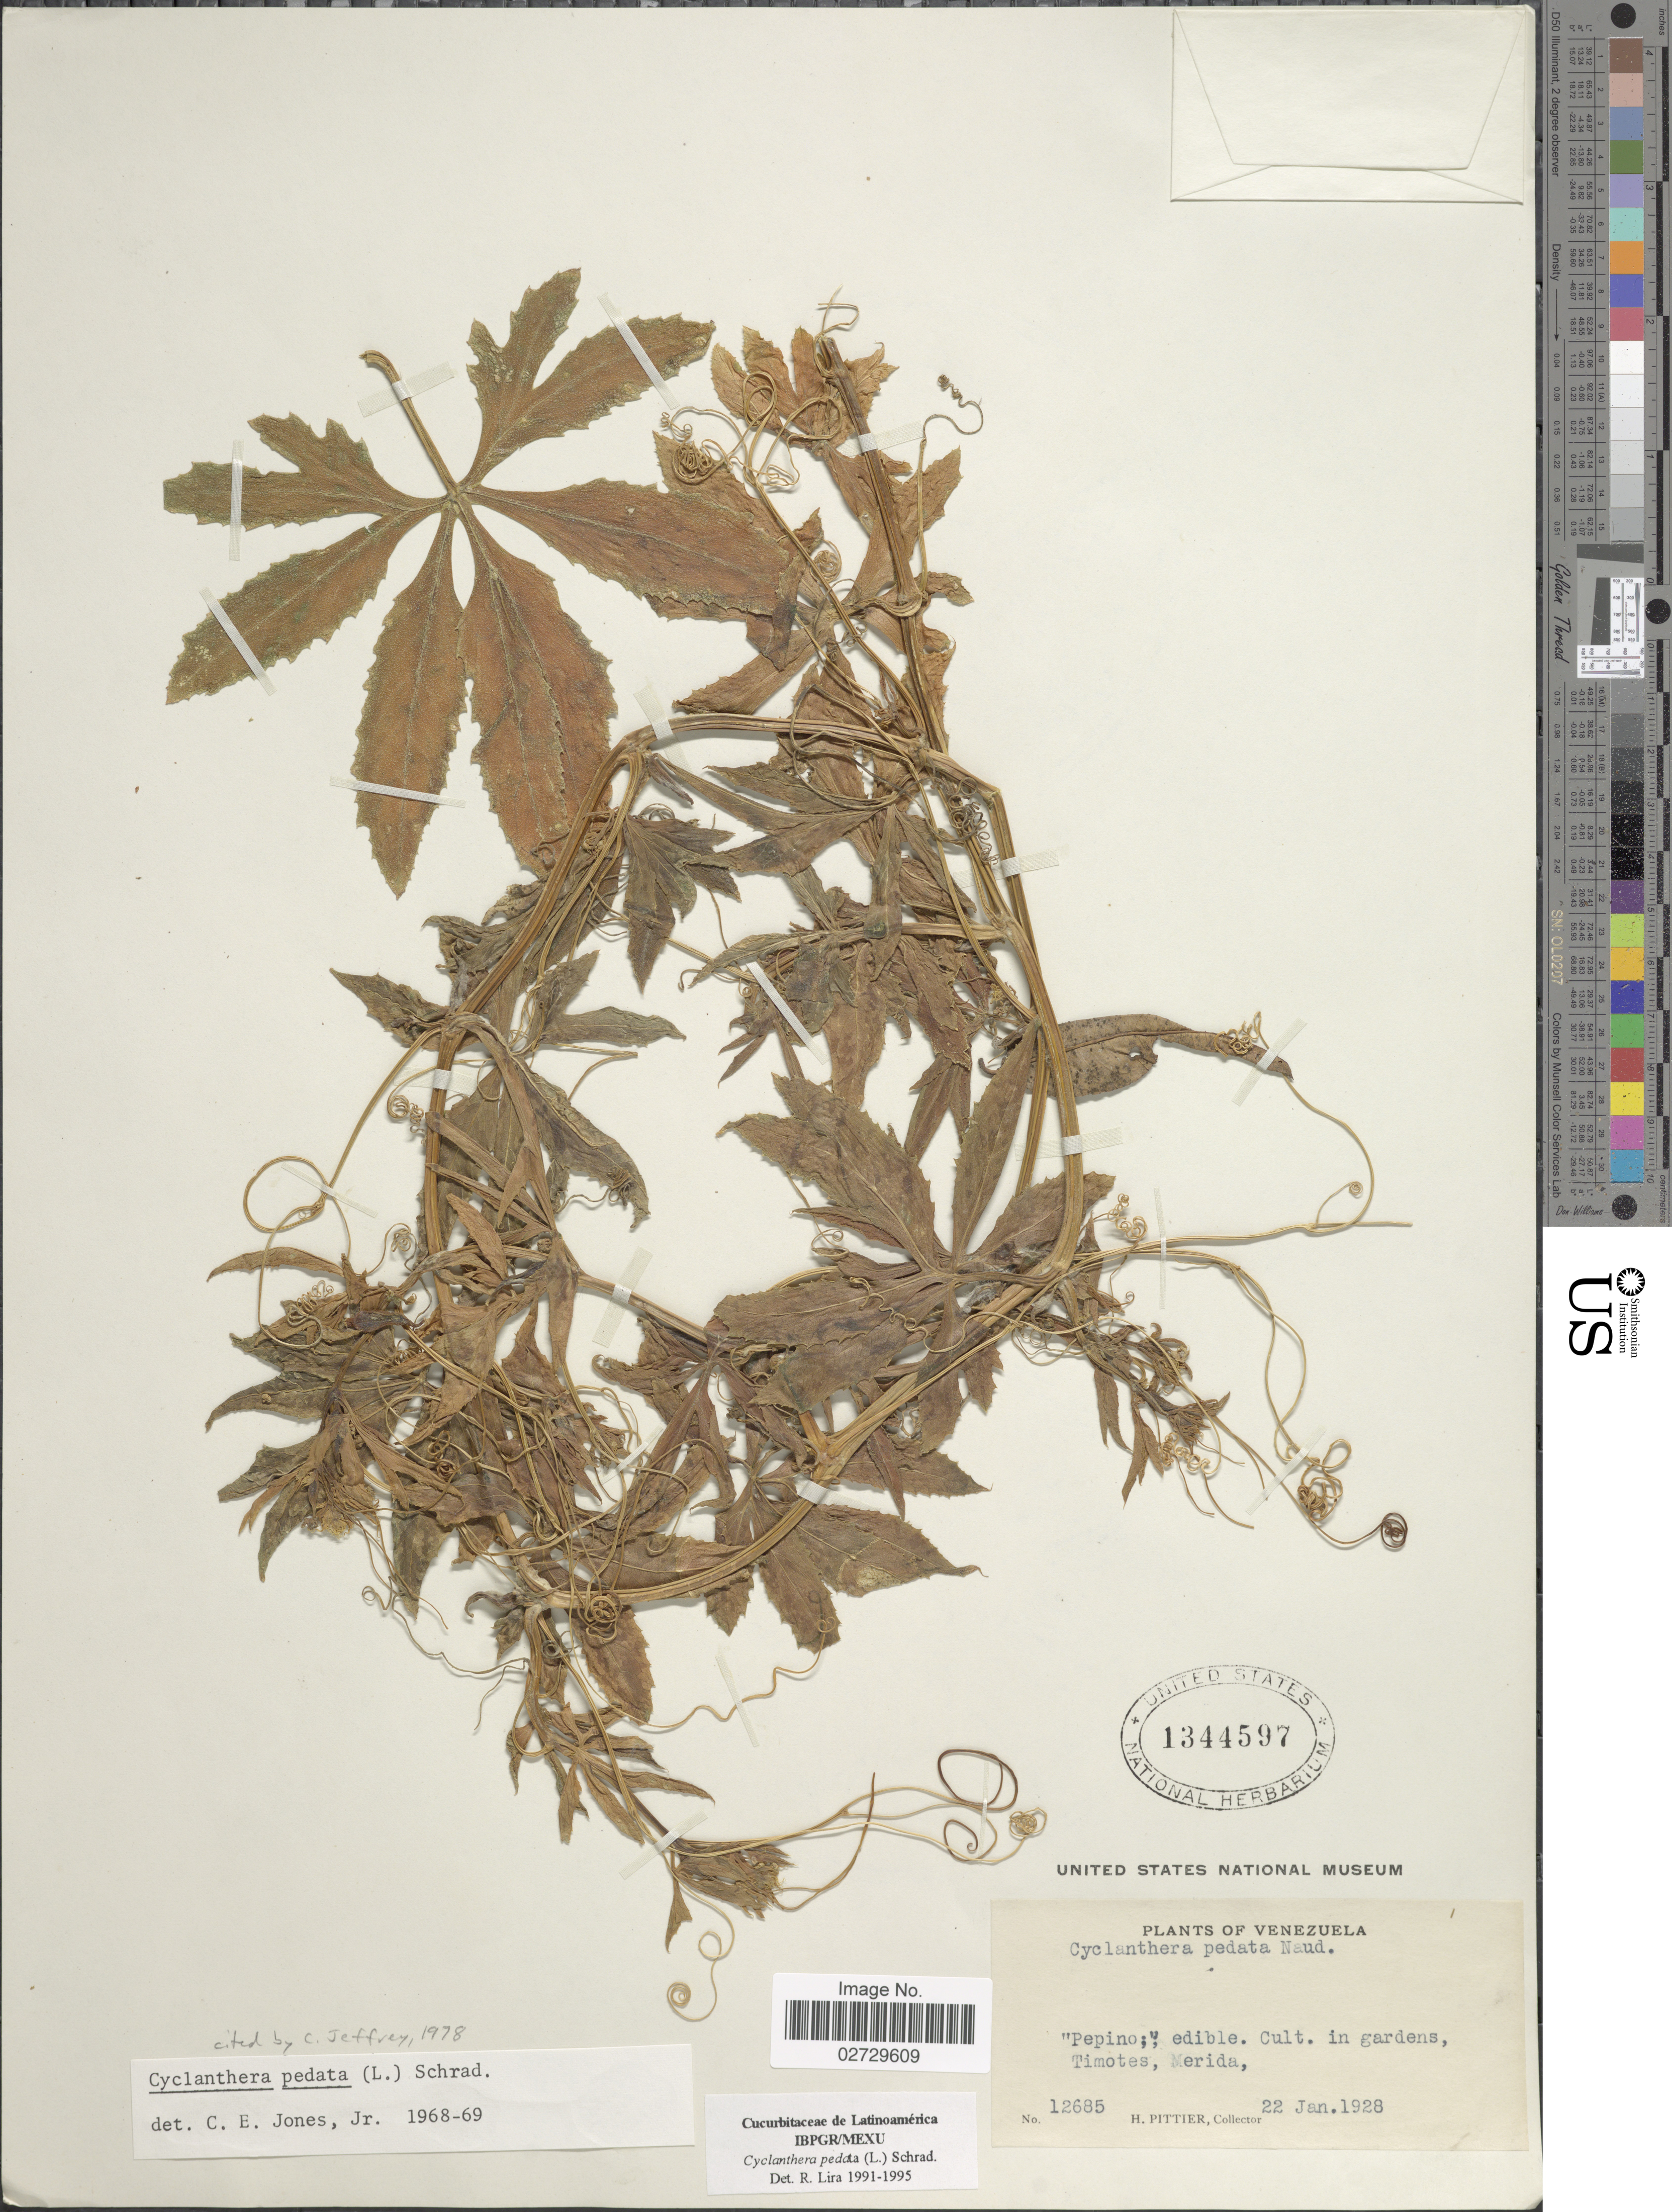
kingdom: Plantae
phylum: Tracheophyta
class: Magnoliopsida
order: Cucurbitales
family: Cucurbitaceae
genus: Cyclanthera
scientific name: Cyclanthera pedata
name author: (L.) Schrad.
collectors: H. F. Pittier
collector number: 12685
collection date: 1928-01-22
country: Venezuela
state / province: Mérida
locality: Timotes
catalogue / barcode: US 1344597